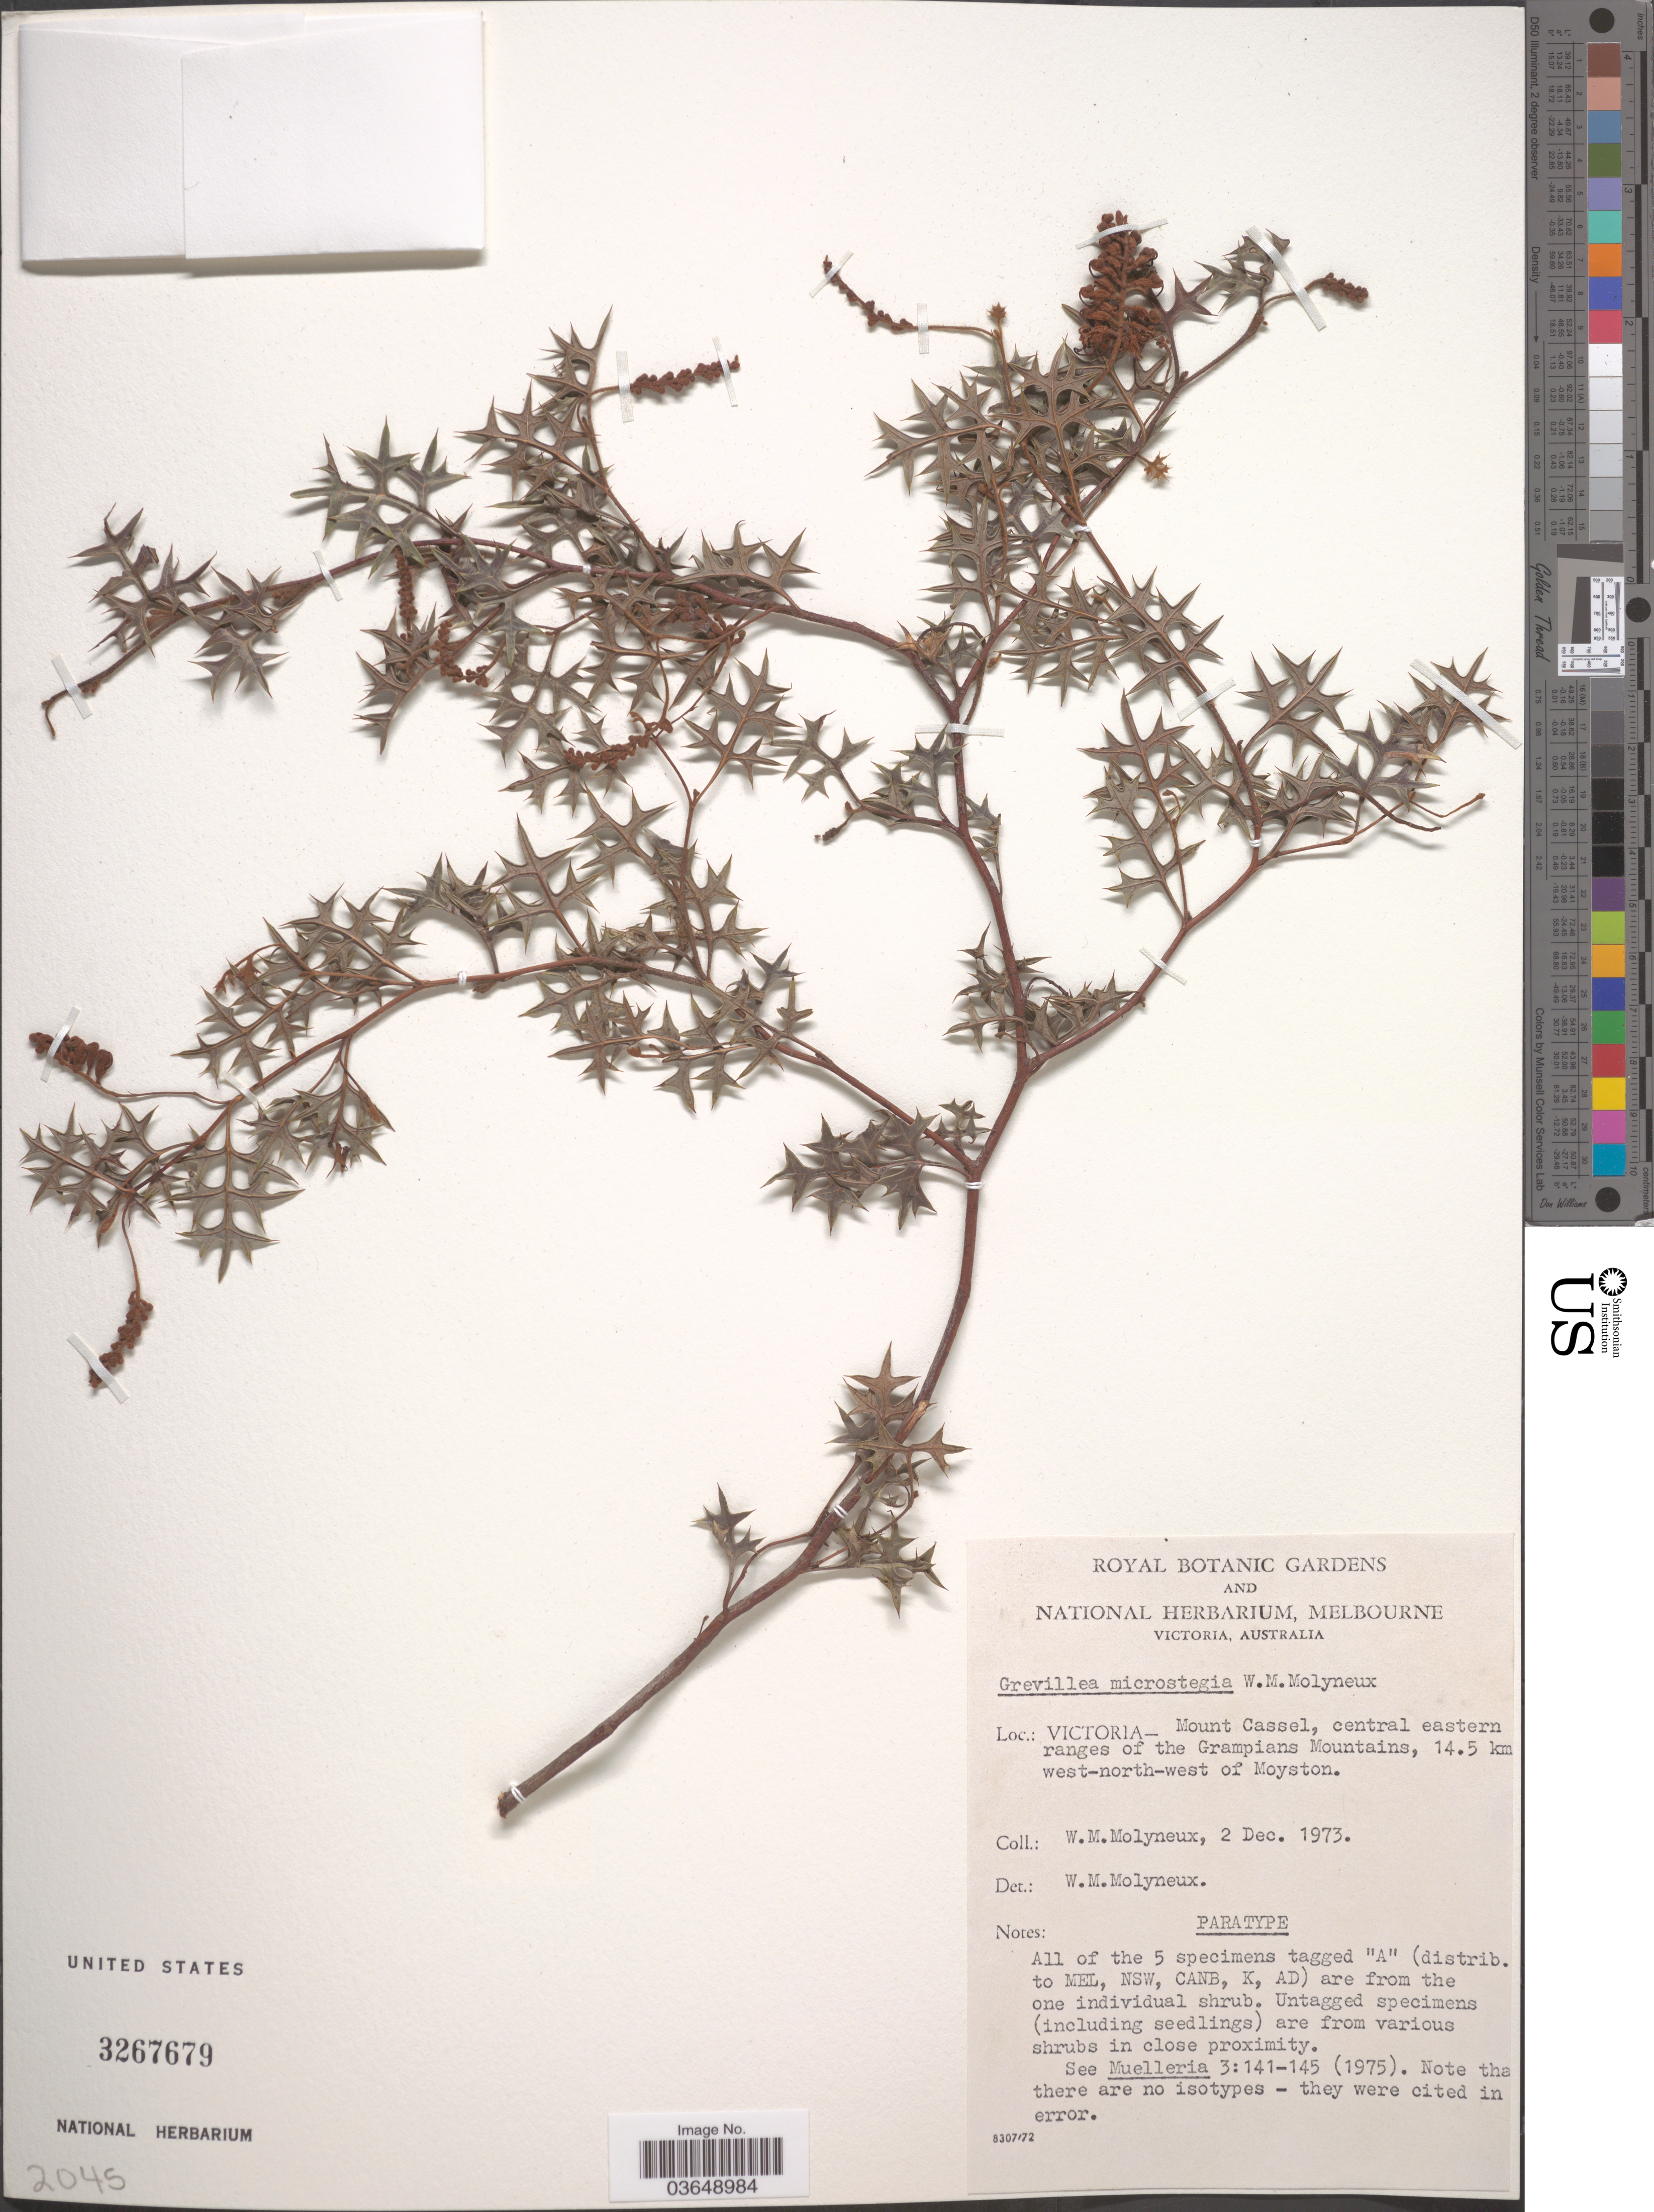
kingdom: Plantae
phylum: Tracheophyta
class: Magnoliopsida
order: Proteales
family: Proteaceae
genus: Grevillea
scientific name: Grevillea microstegia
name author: Molyneux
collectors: W. Molyneux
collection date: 1973-12-02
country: Australia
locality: Victoria - Mount Cassel, central eastern ranges of the Grampians Mountains, 14.5 km west-north-west of Moyston.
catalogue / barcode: US 3267679